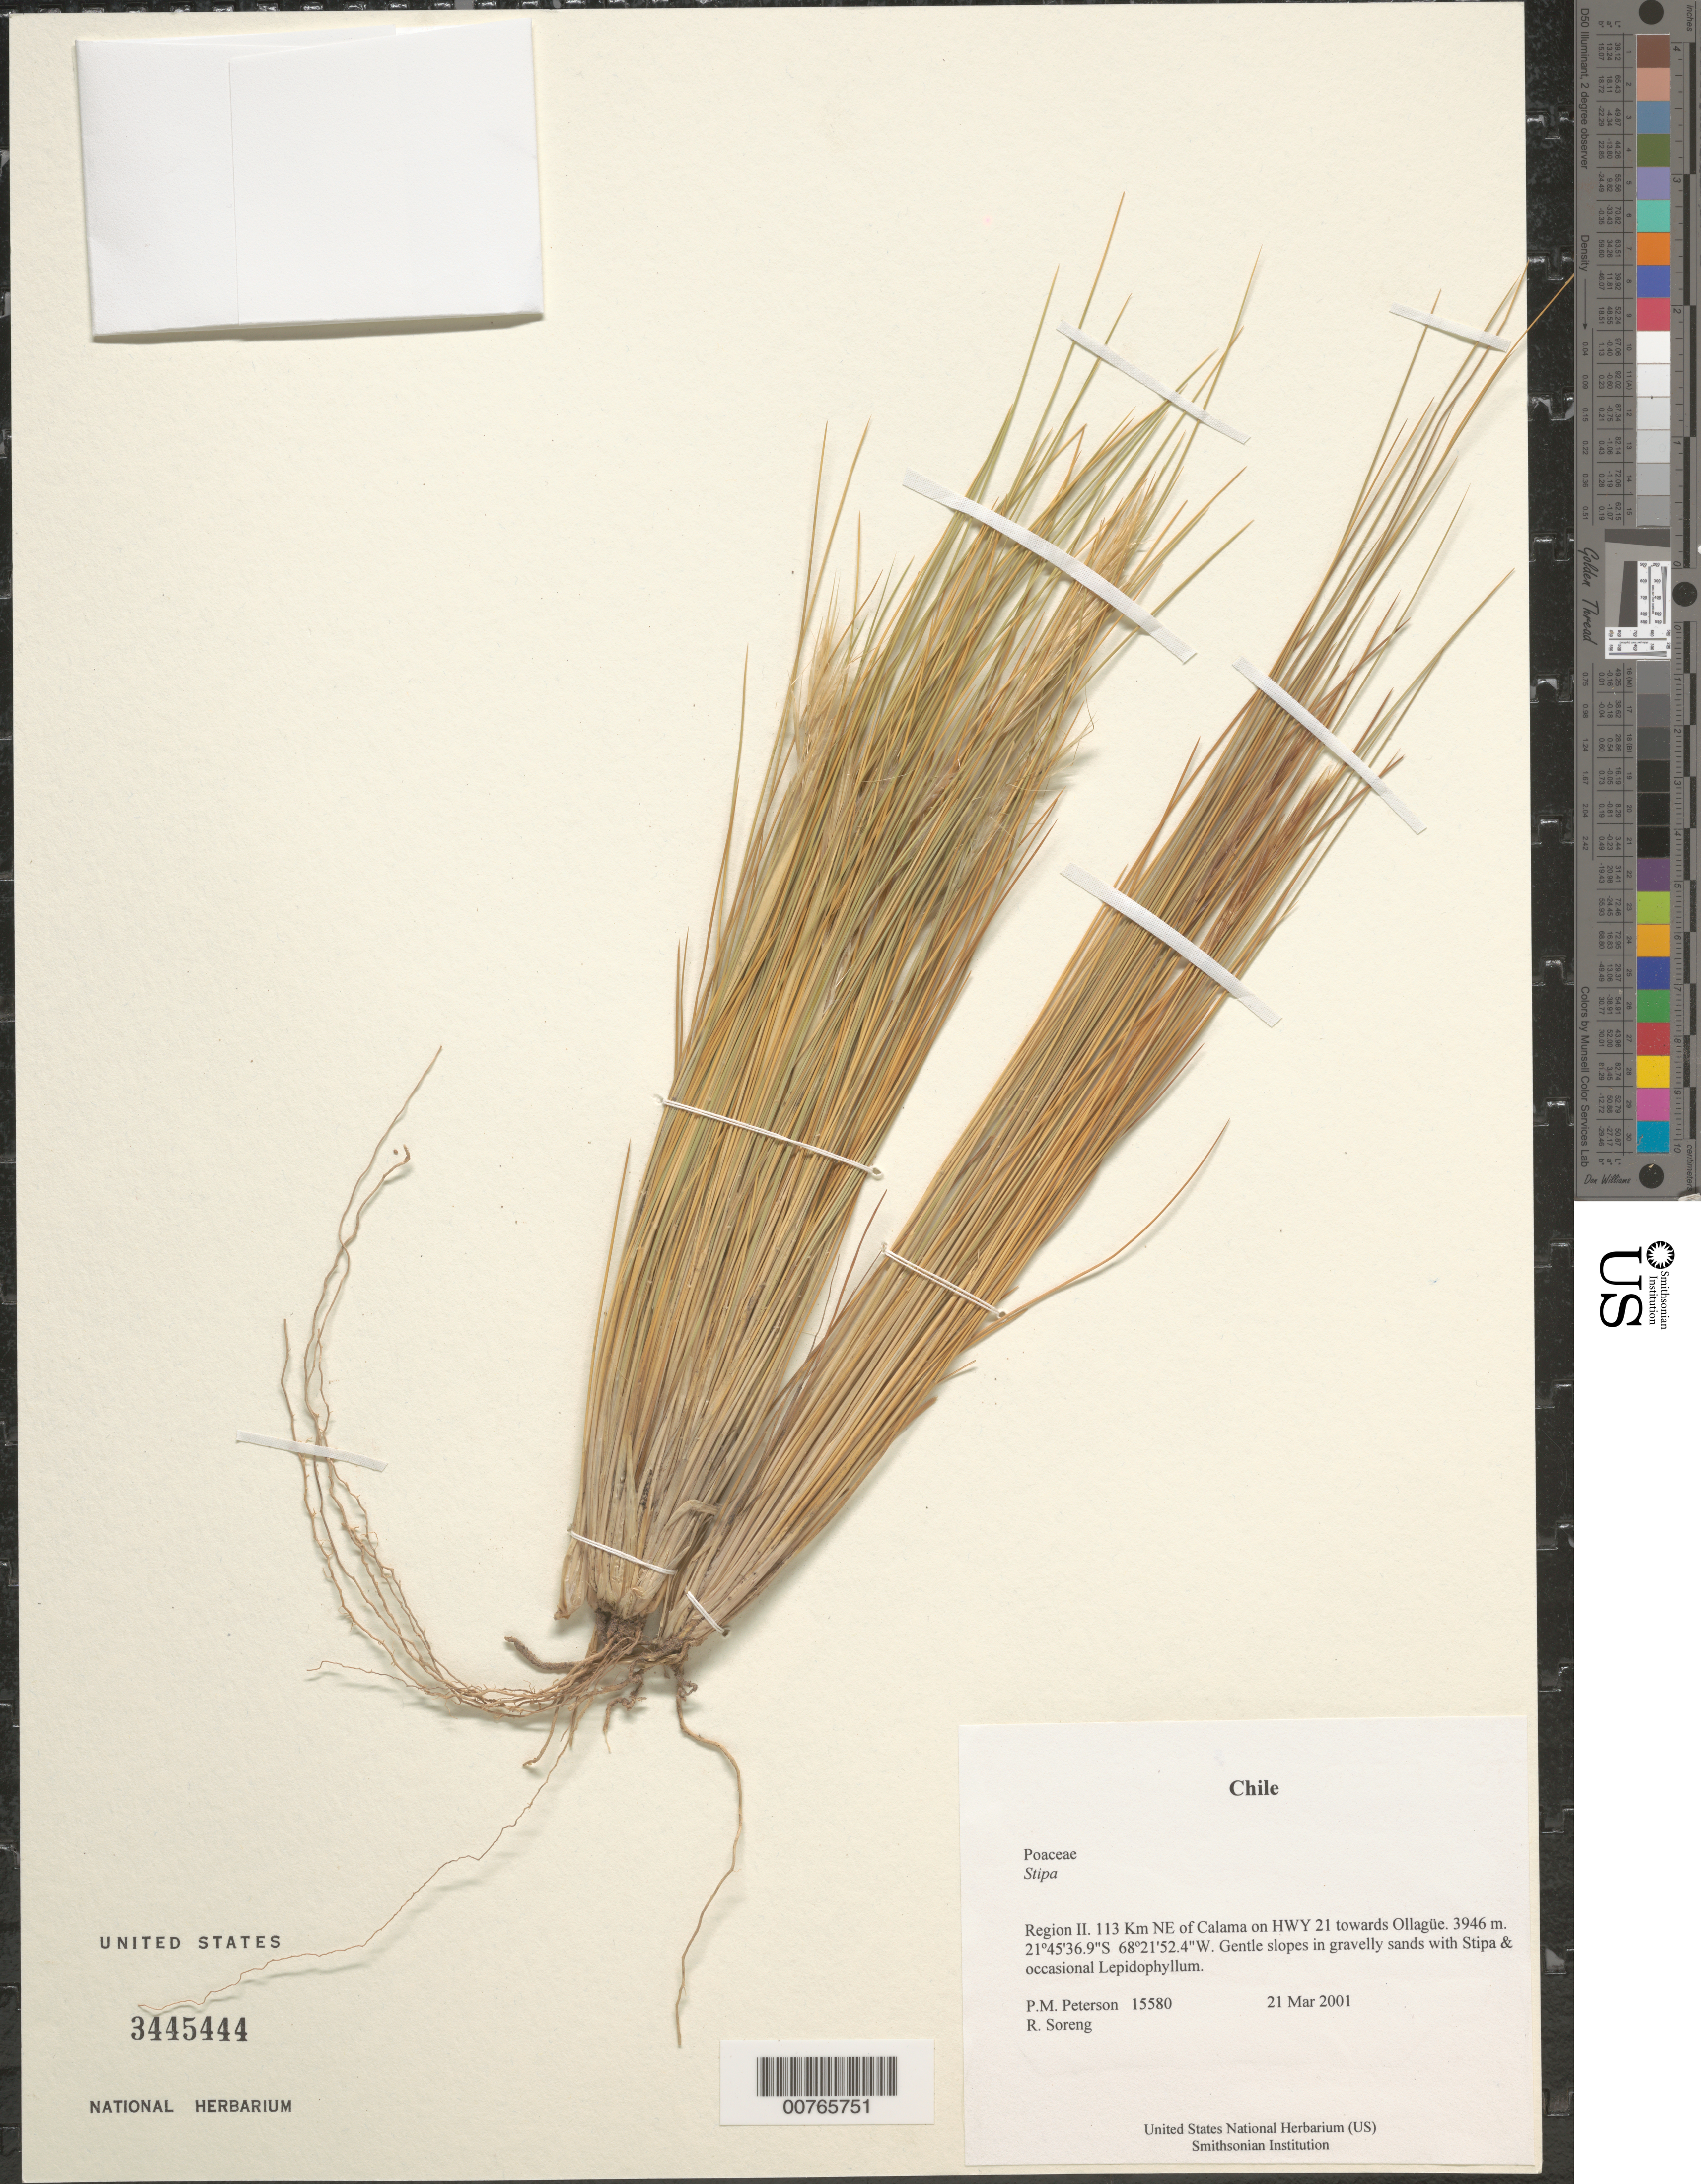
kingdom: Plantae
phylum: Tracheophyta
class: Liliopsida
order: Poales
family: Poaceae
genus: Pappostipa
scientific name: Pappostipa frigida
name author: (Phil.) Romasch.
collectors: P. M. Peterson & R. J. Soreng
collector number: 15580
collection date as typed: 21 Mar 2001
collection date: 2001-03-21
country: Chile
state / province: Antofagasta (II)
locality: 113 Km NE of Calama on HWY 21 towards Ollagüe.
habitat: Gentle slopes in gravelly sands with Stipa & occasional Lepidophyllum.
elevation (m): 3946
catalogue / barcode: US 3445444